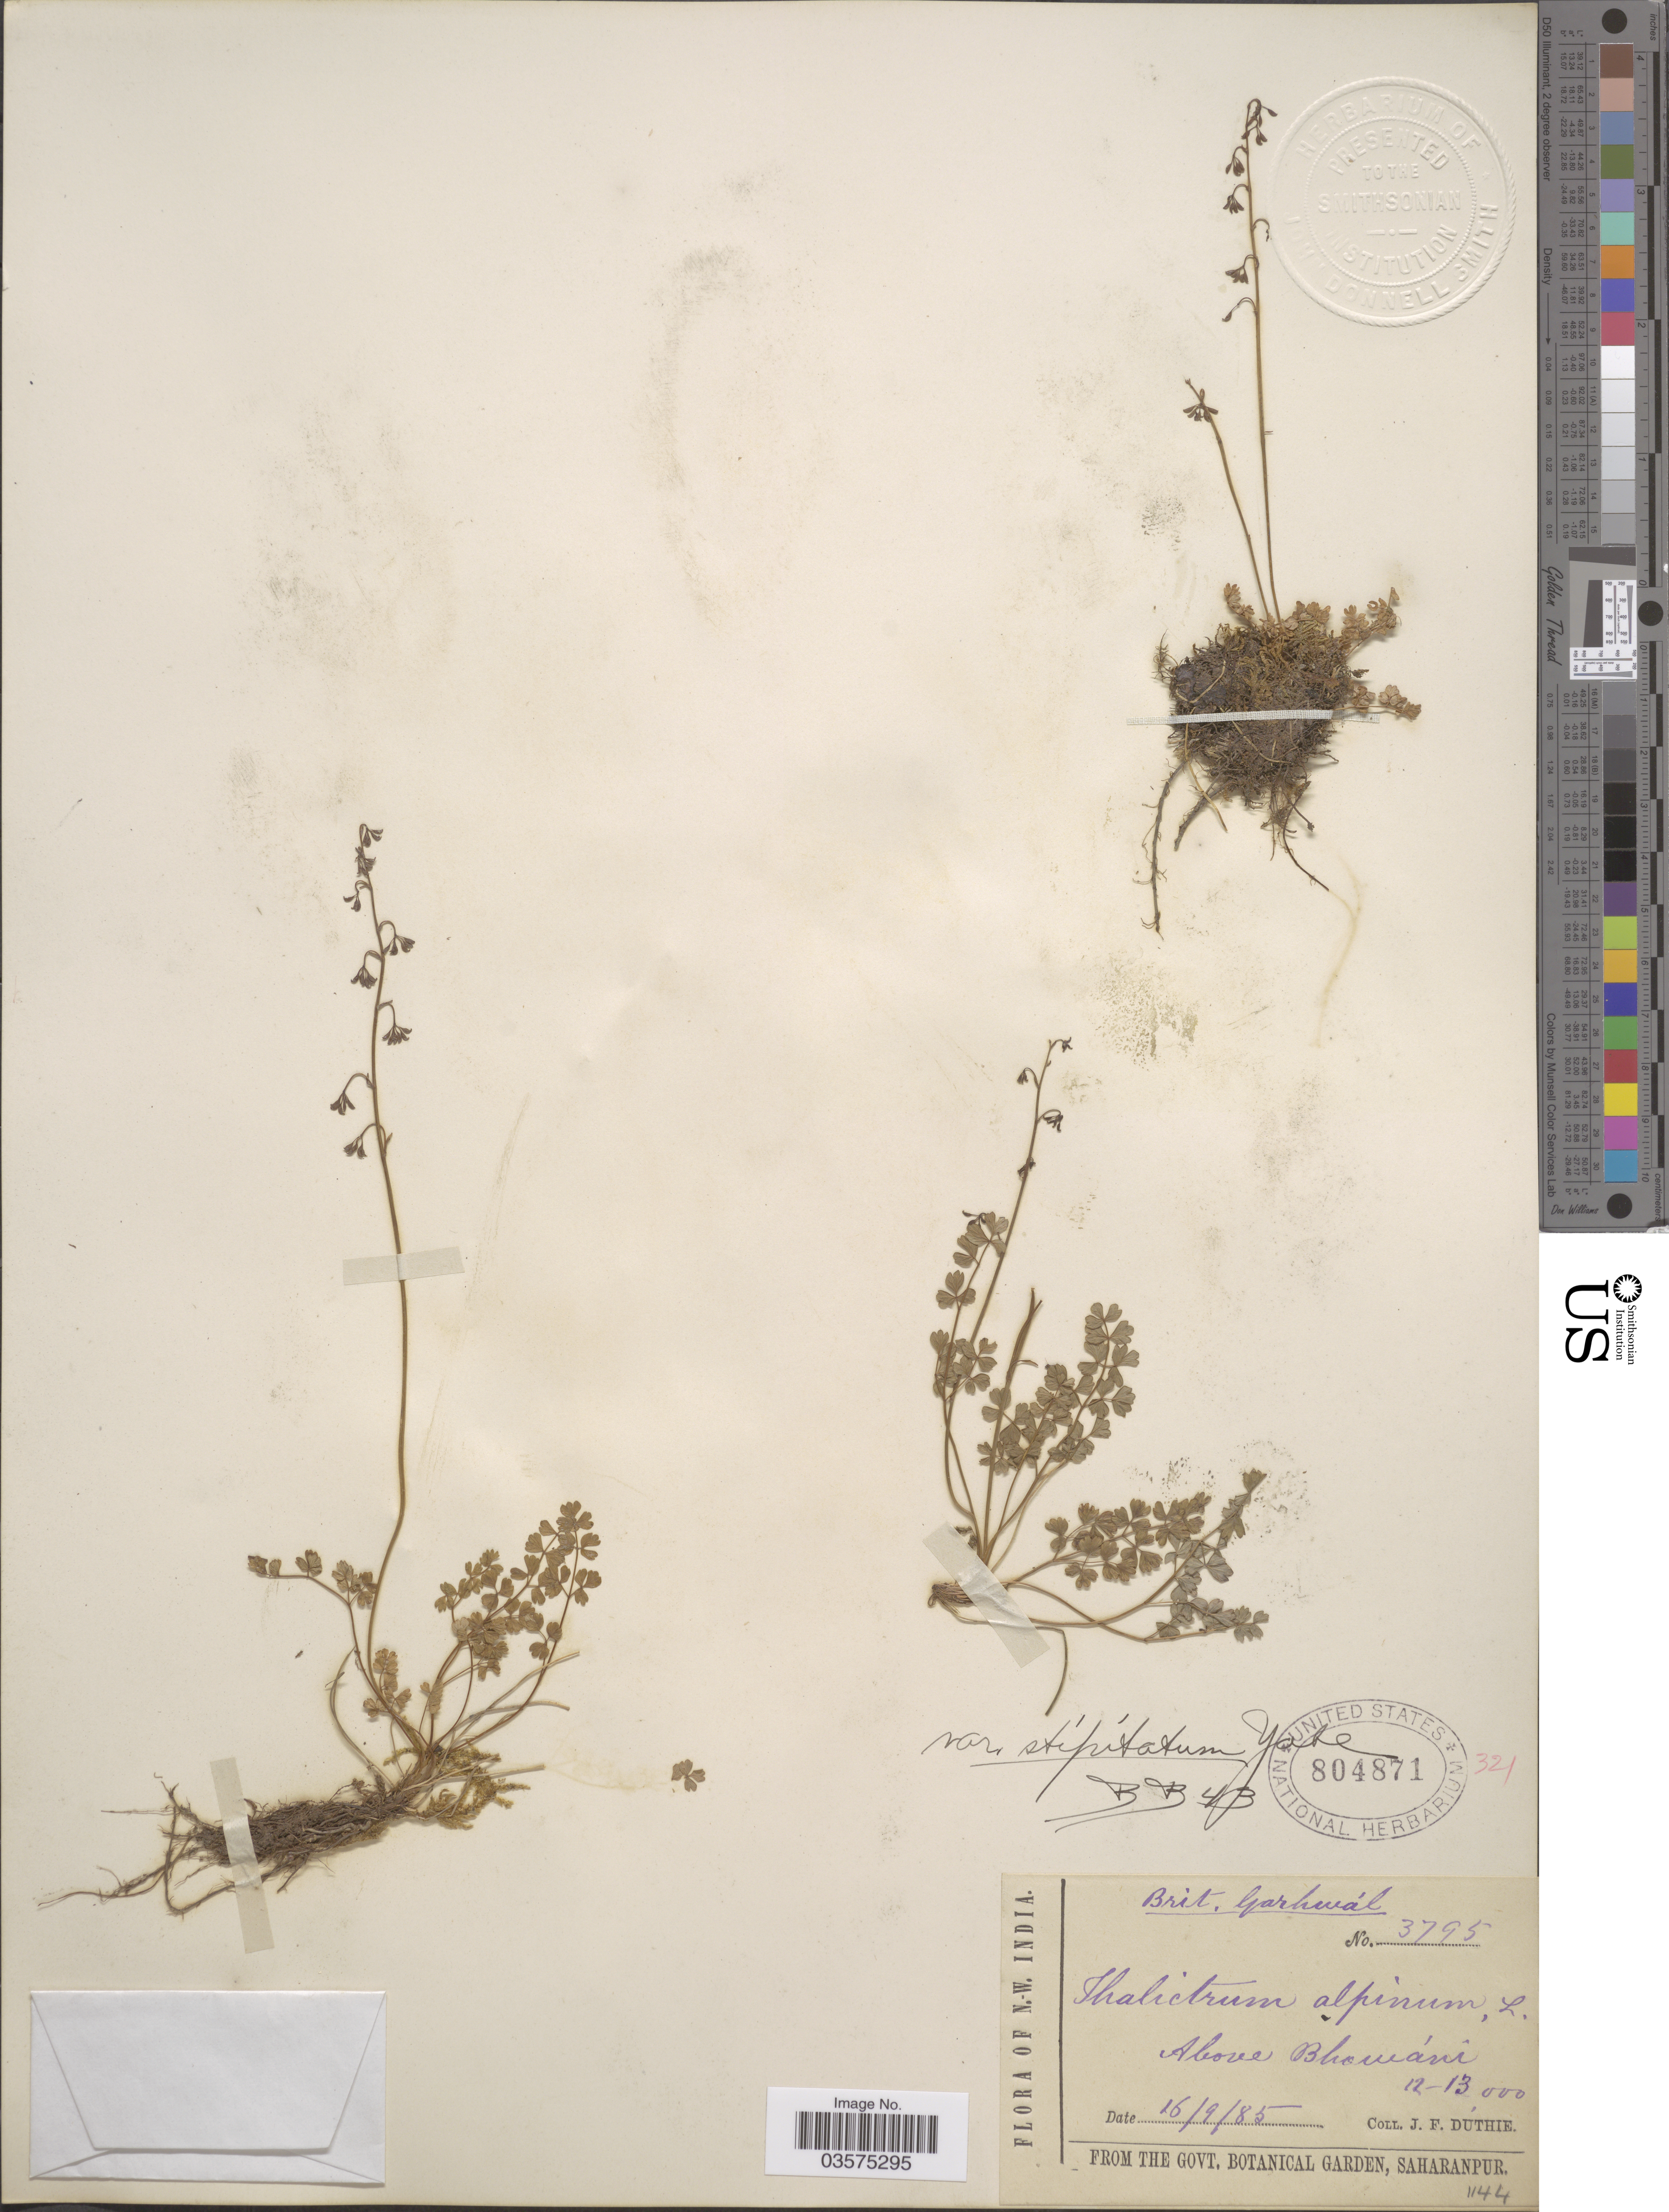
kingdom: Plantae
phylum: Tracheophyta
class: Magnoliopsida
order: Ranunculales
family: Ranunculaceae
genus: Thalictrum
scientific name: Thalictrum alpinum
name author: L.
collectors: J. F. Duthie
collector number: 3795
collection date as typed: Transcribed d/m/y: 16/9/85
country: India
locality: N.W. India. Brit. Garhwál. Above Bhowáni.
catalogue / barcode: US 804871